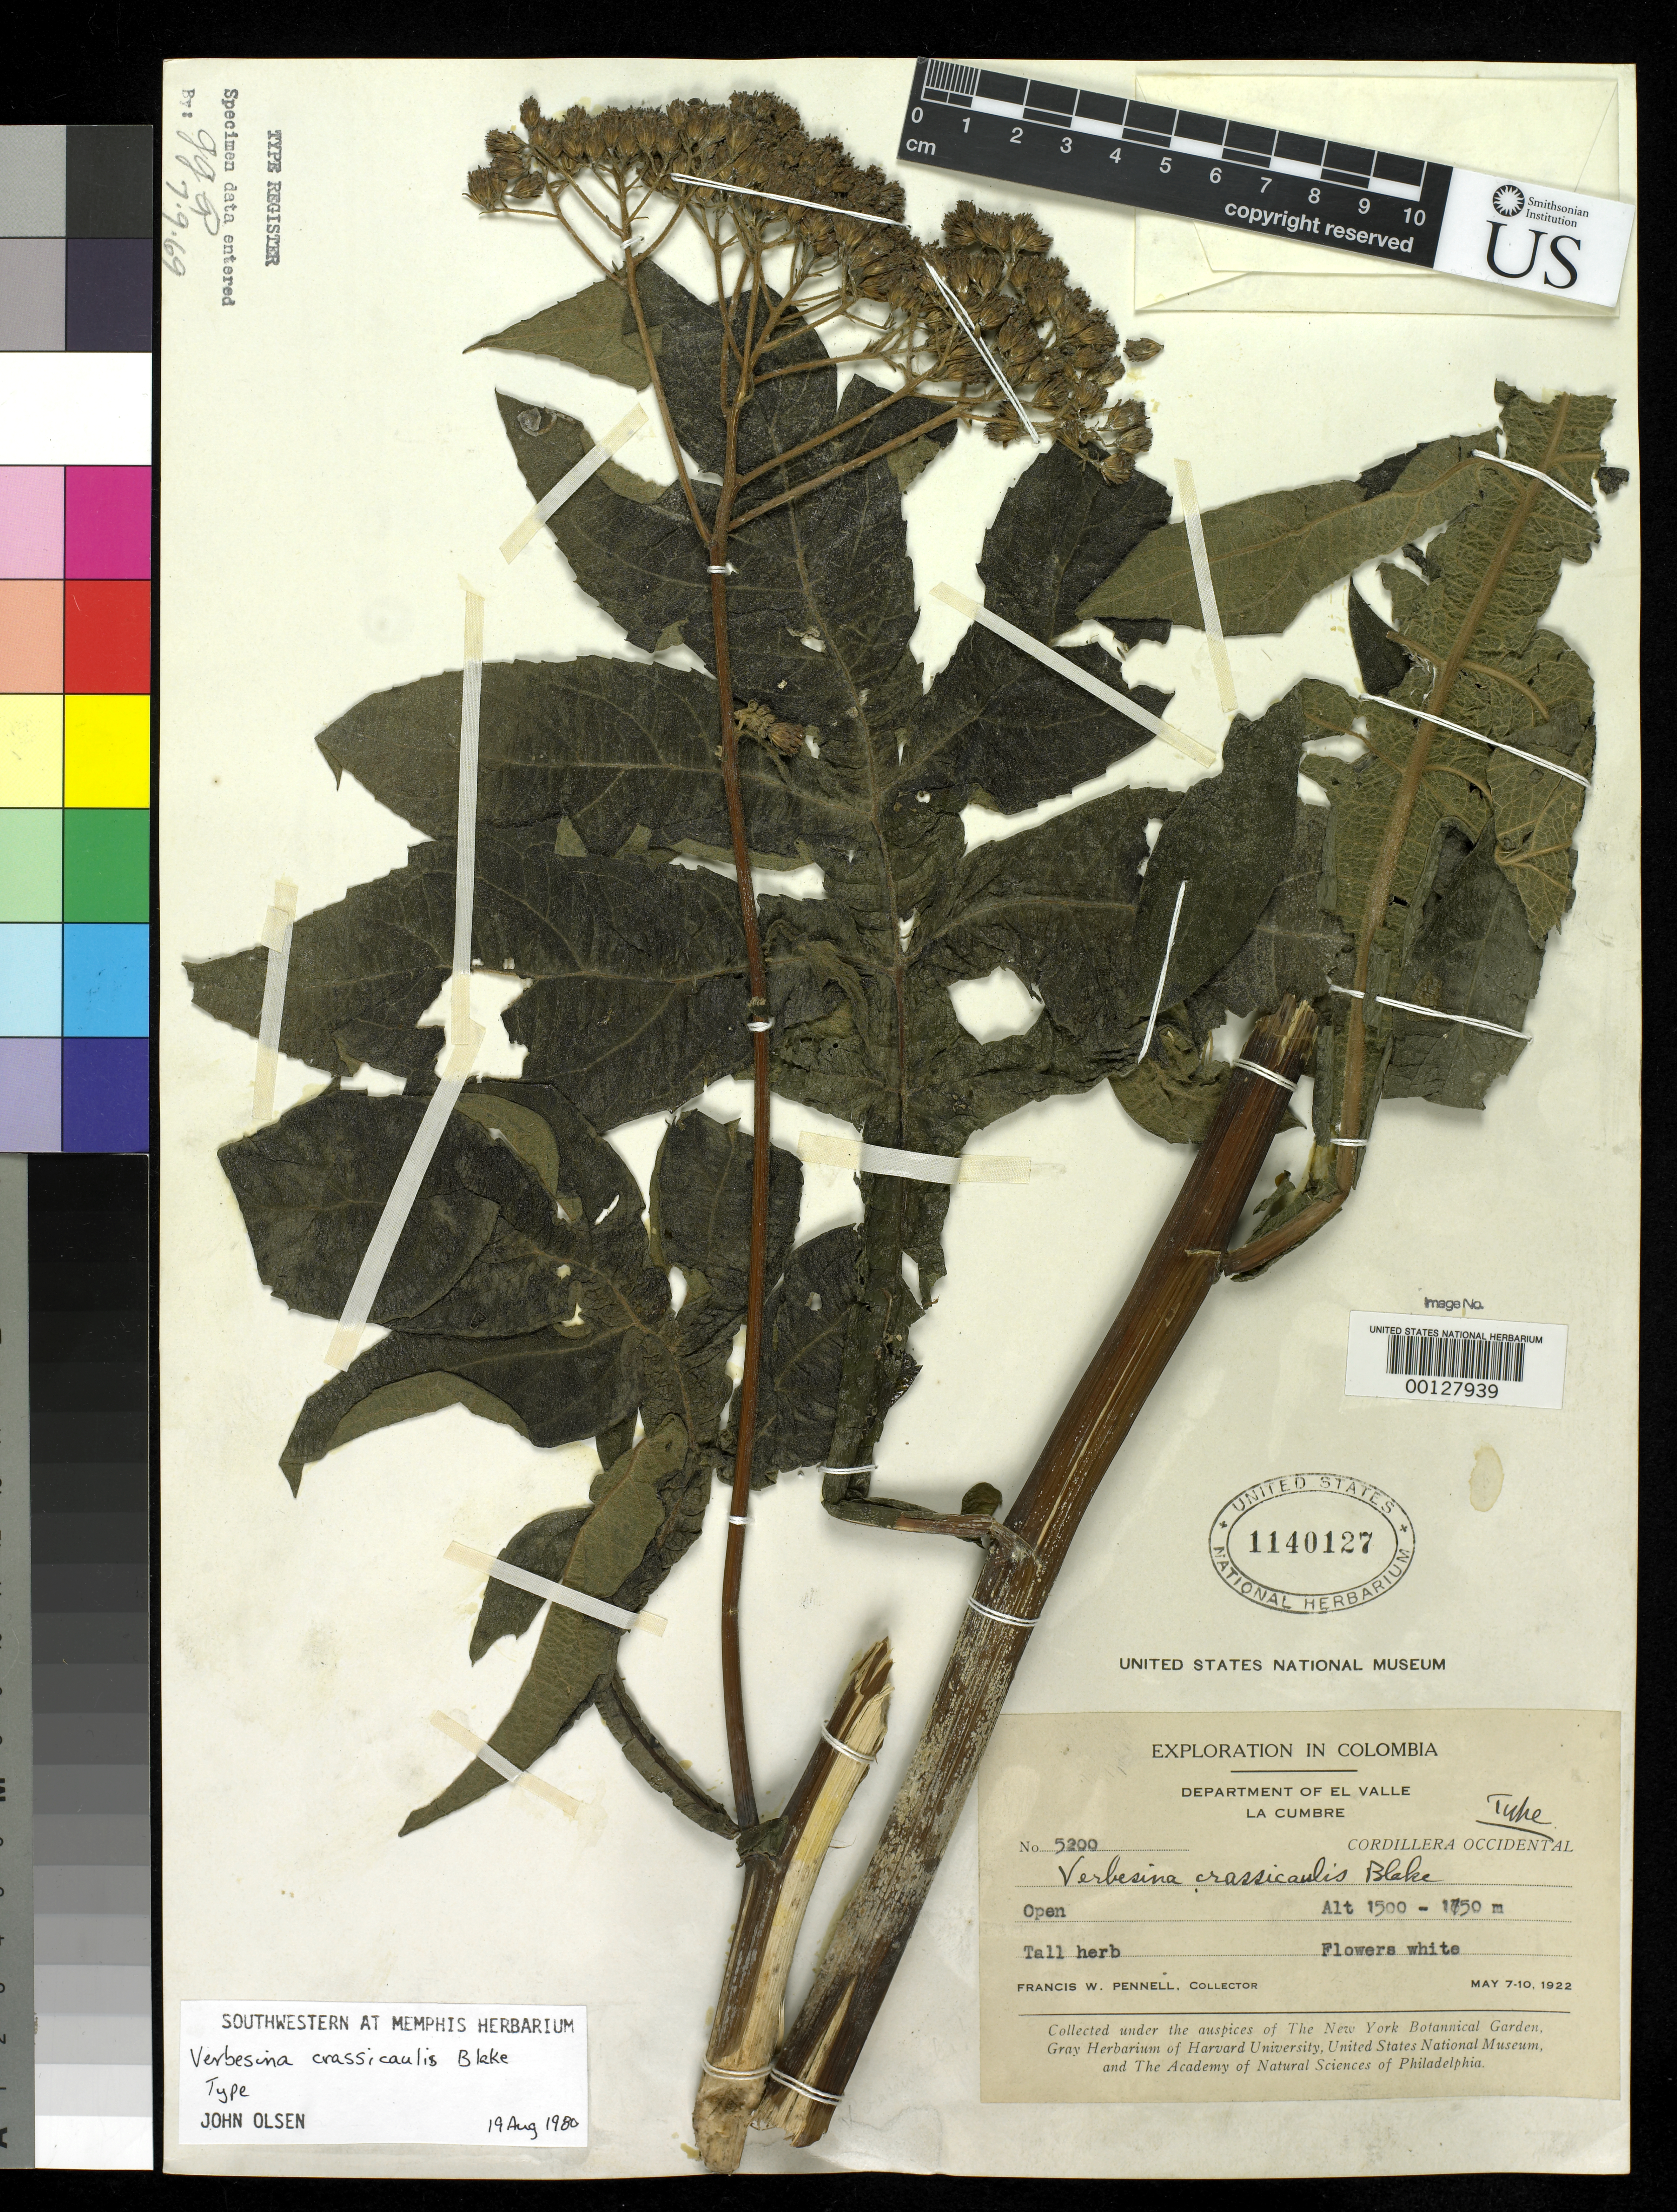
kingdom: Plantae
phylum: Tracheophyta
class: Magnoliopsida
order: Asterales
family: Asteraceae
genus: Verbesina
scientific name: Verbesina crassicaulis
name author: S.F. Blake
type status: Holotype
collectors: F. W. Pennell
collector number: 5200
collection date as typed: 07 May 1922 to 10 May 1922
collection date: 1922-05-07/1922-05-10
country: Colombia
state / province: Valle del Cauca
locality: La Cumbe, Cordillera Occidental.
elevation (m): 1500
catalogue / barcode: US 1140127